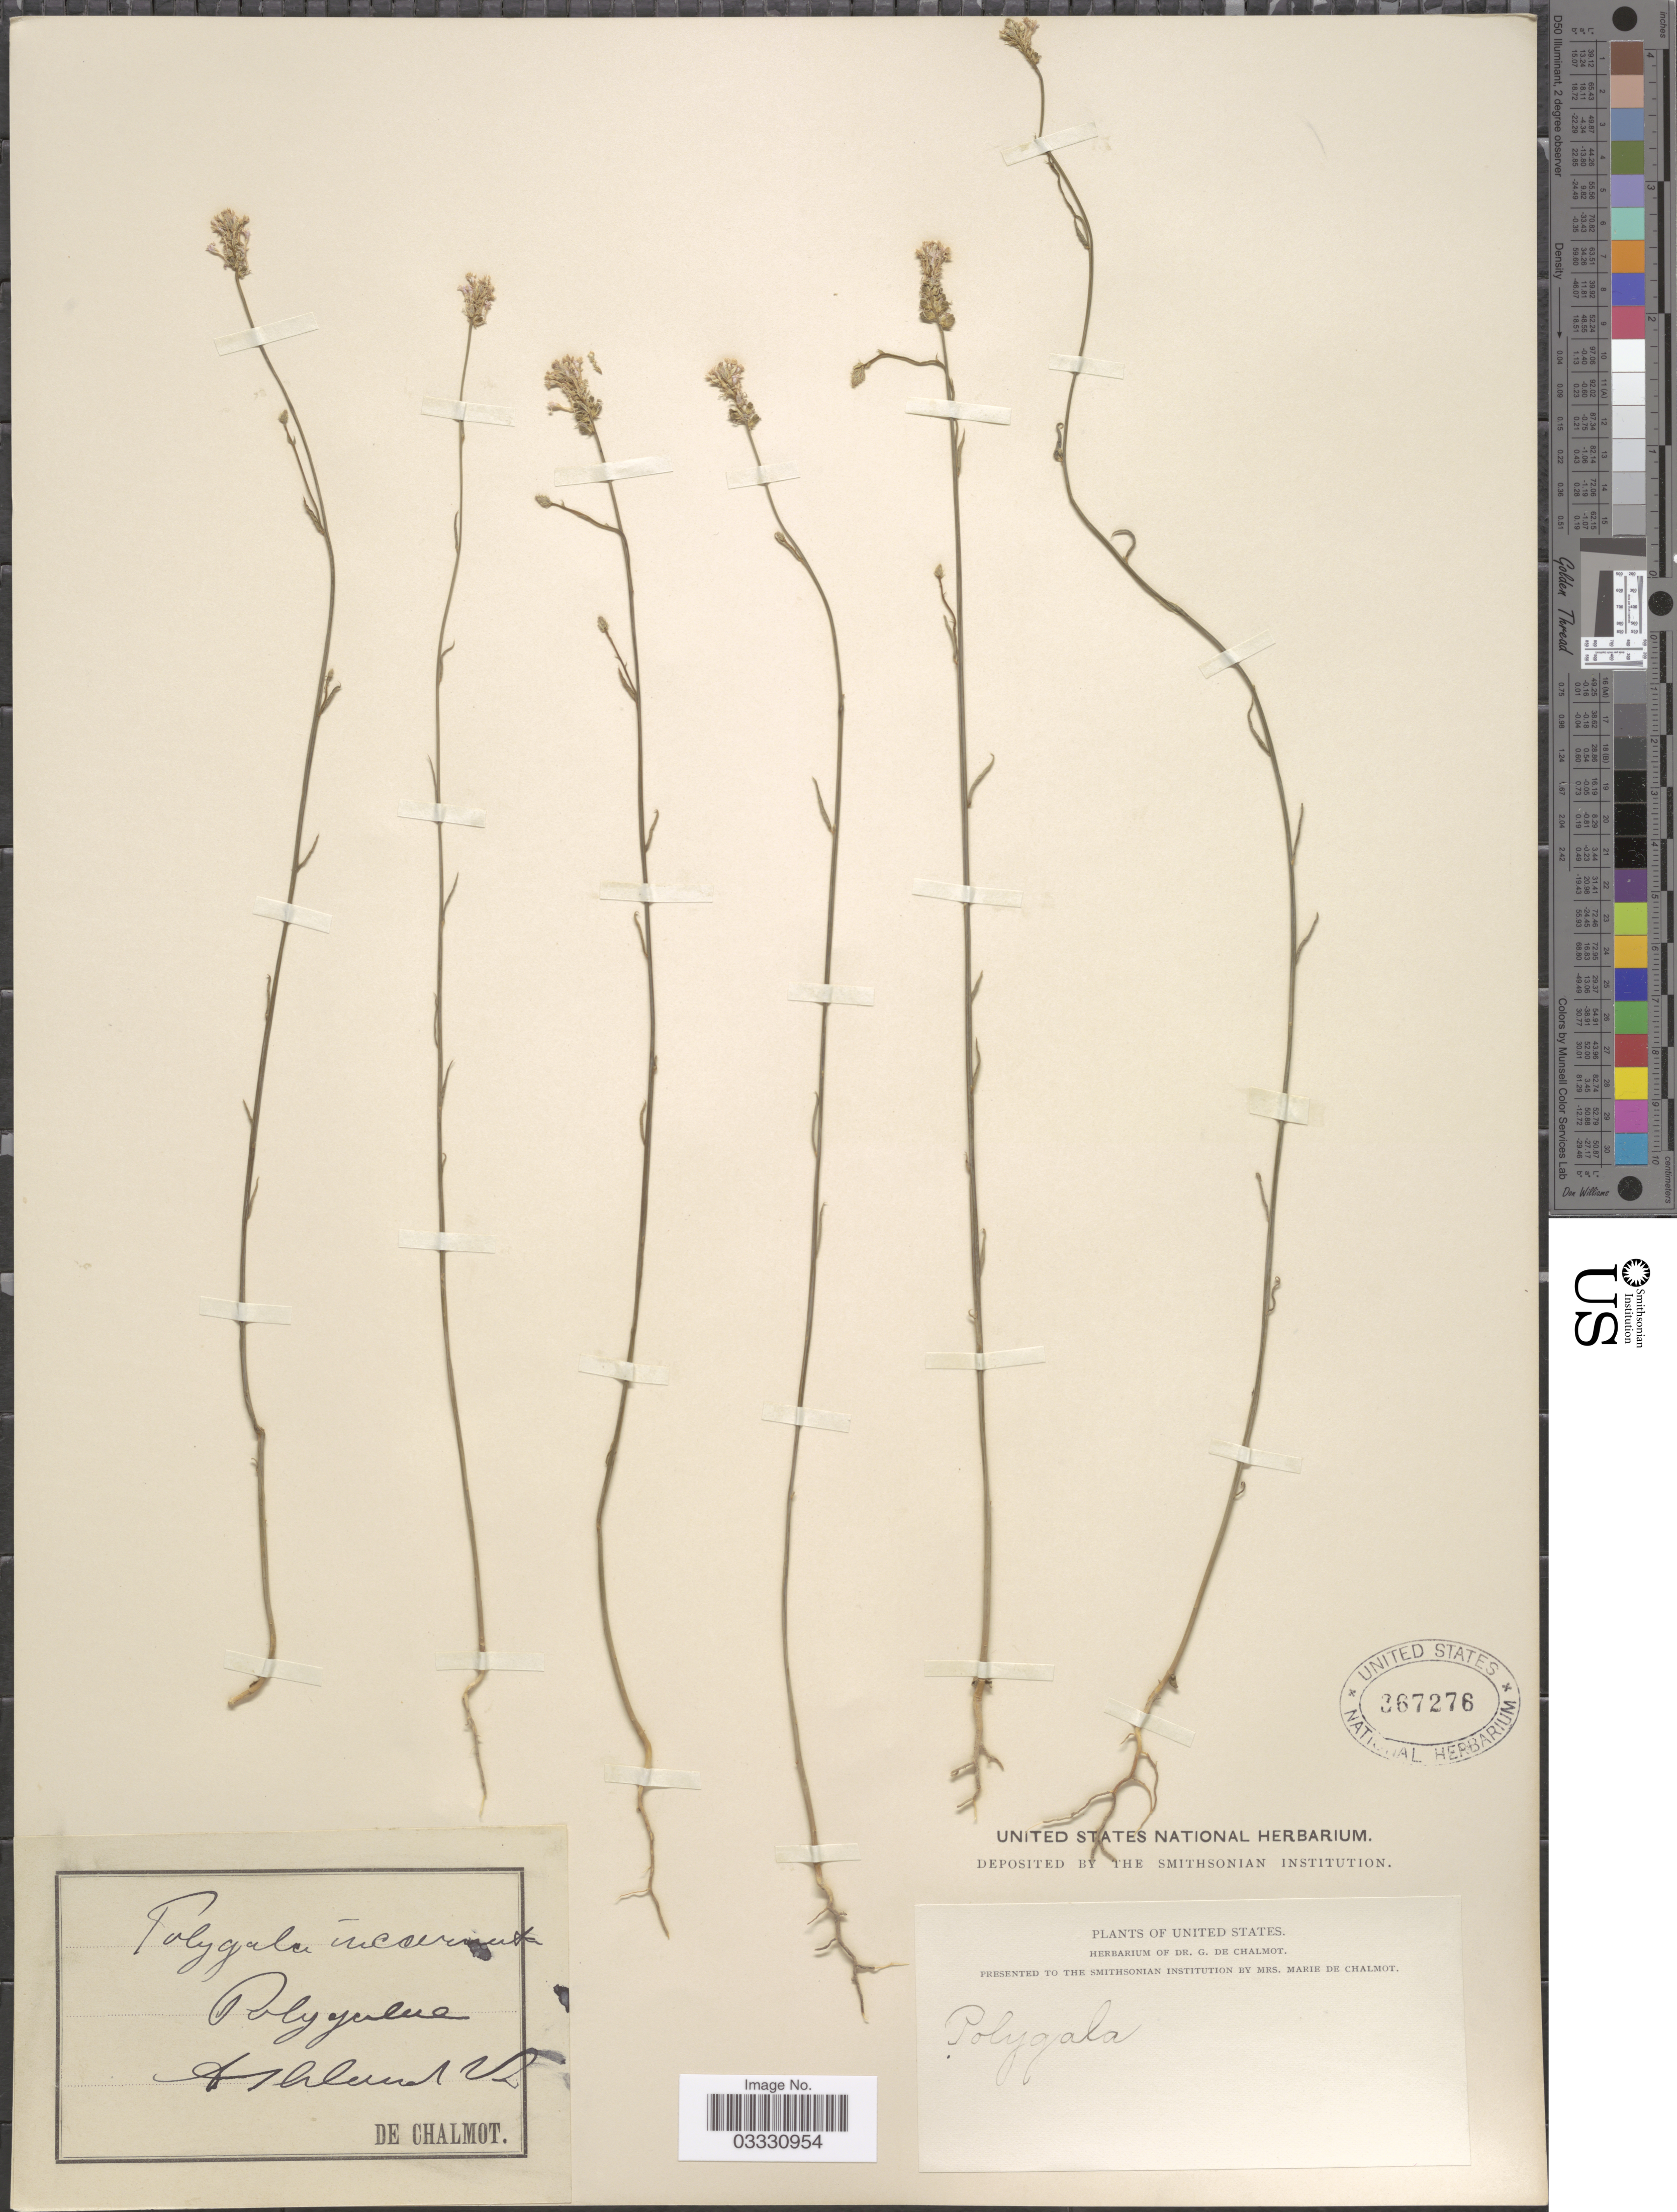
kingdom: Plantae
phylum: Tracheophyta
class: Magnoliopsida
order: Fabales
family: Polygalaceae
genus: Polygala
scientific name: Polygala incarnata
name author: L.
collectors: G. de Chalmot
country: United States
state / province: Virginia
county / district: Hanover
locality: Ashland Va.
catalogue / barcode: US 367276